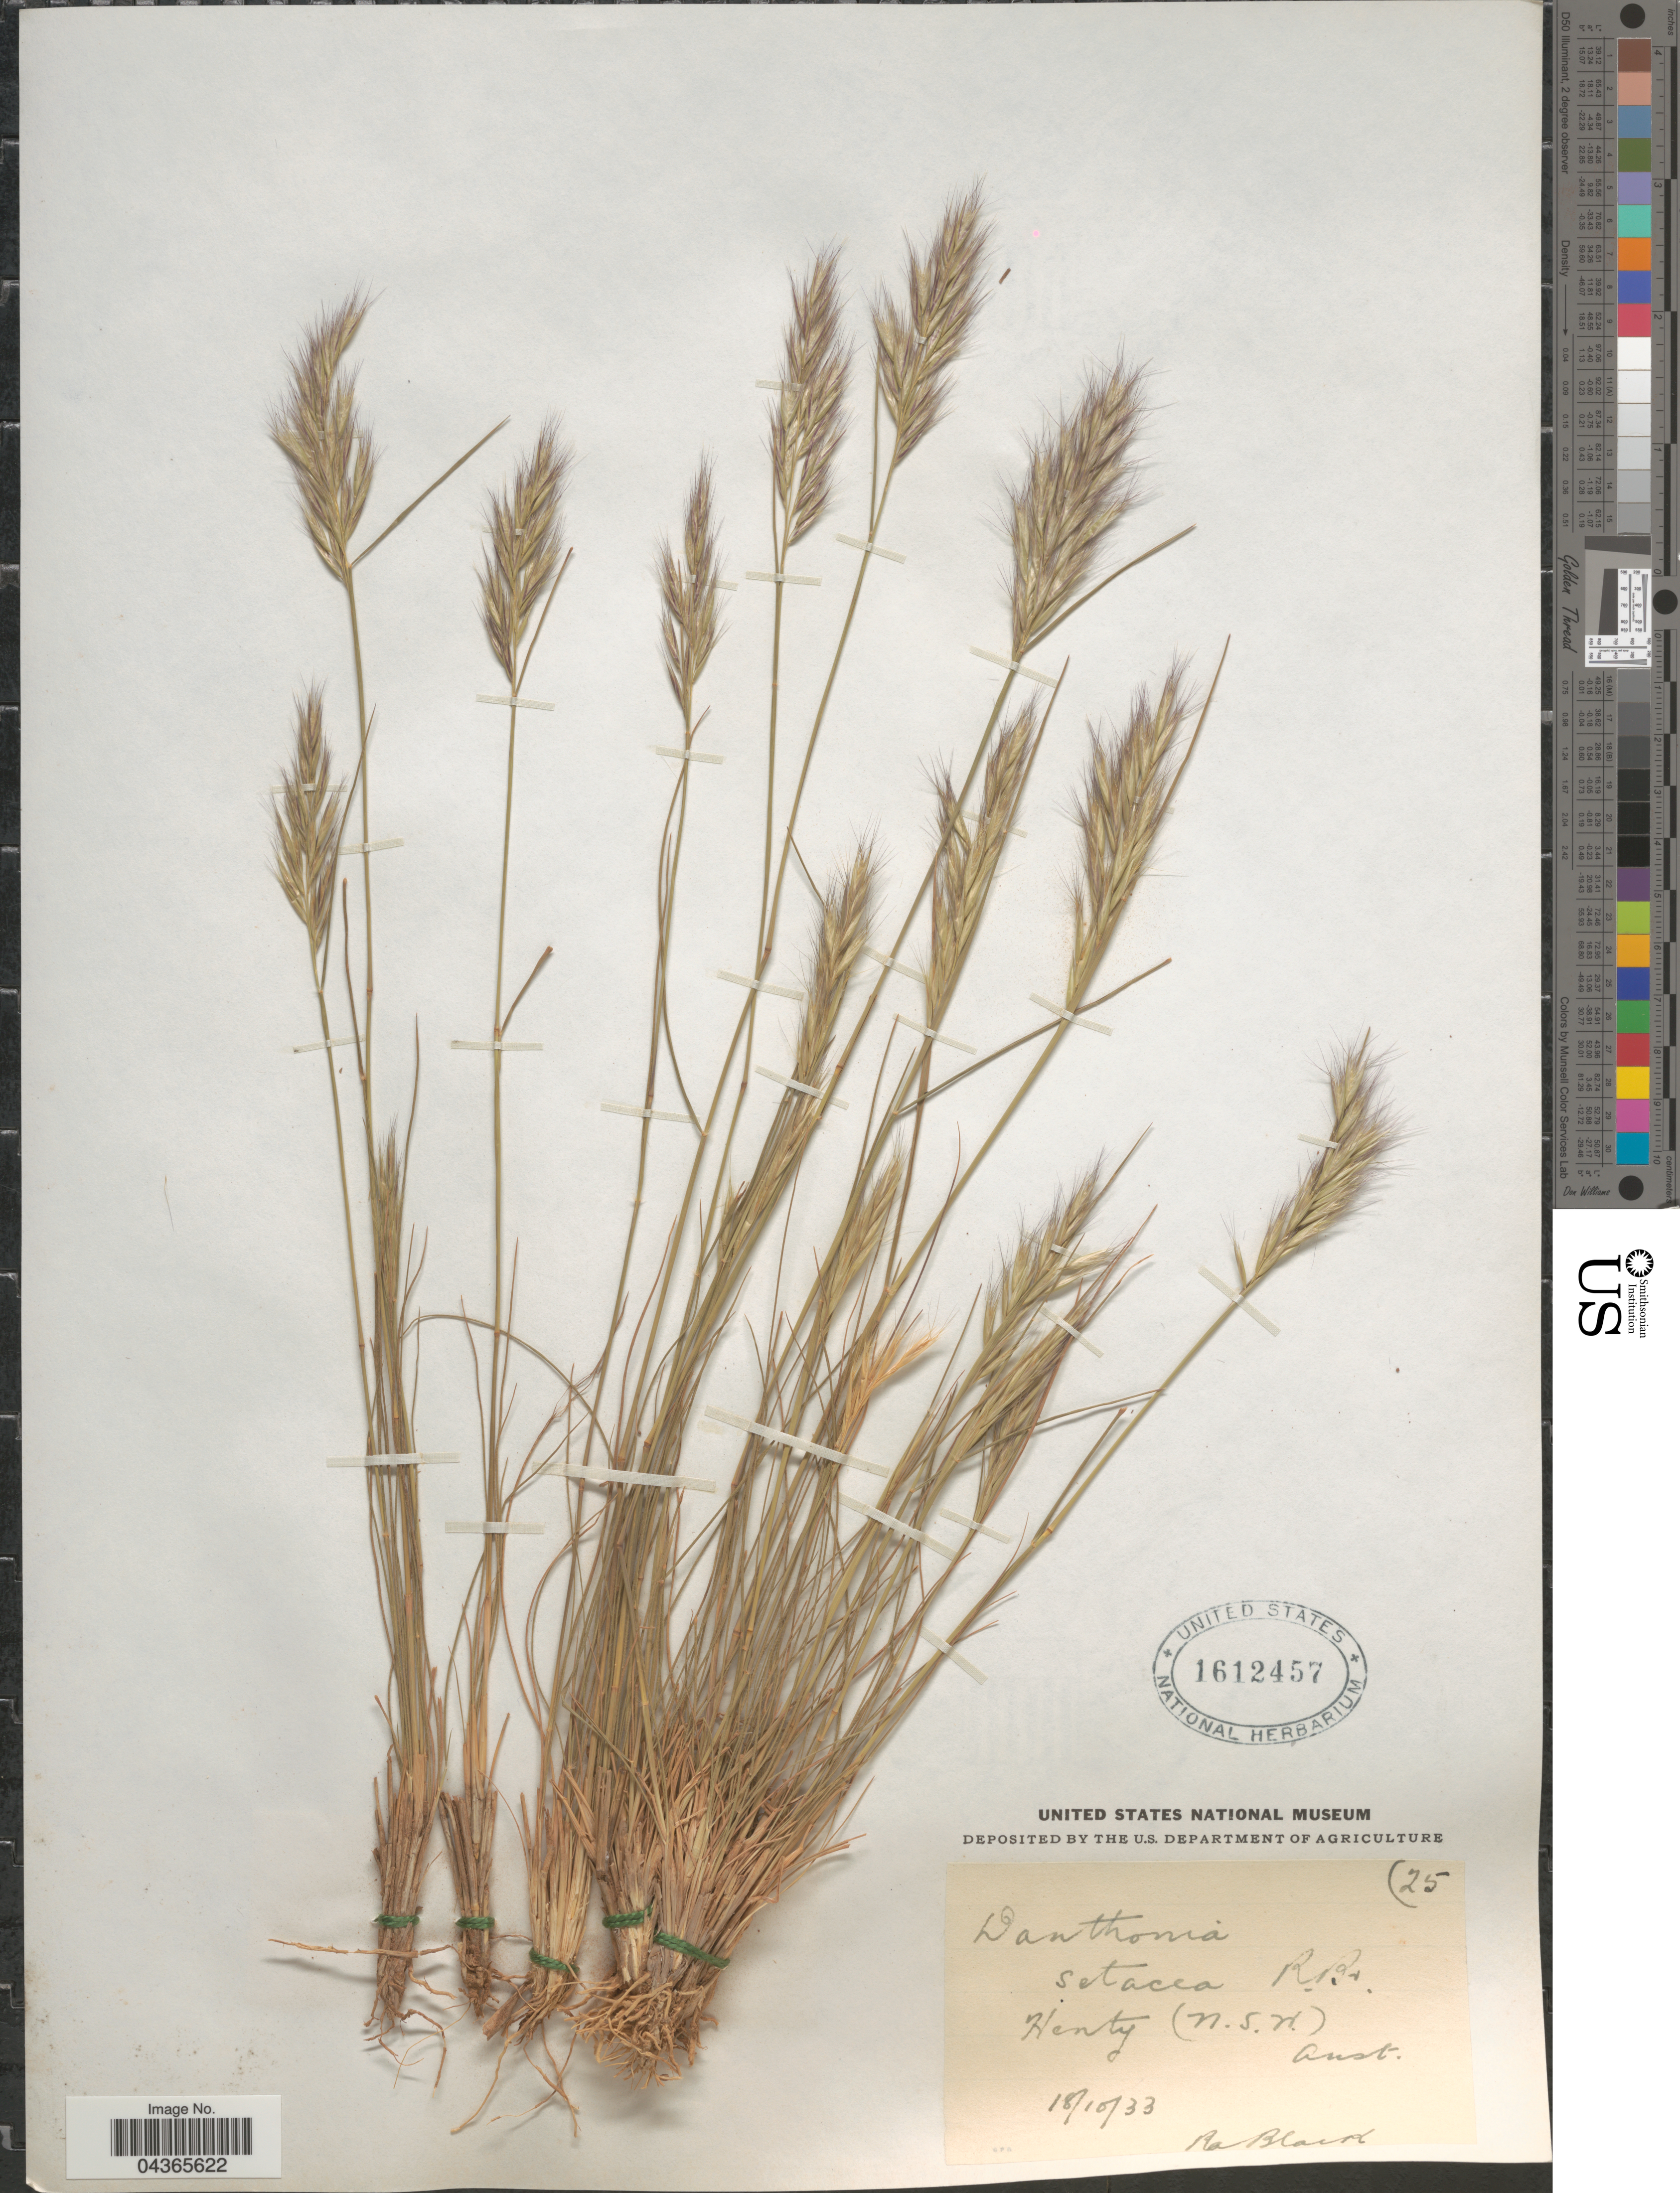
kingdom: Plantae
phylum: Tracheophyta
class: Liliopsida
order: Poales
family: Poaceae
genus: Rytidosperma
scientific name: Rytidosperma setaceum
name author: (R. Br.) Connor & Edgar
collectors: R. A. Black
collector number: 25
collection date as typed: Transcribed d/m/y: 18/10/33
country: Australia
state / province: New South Wales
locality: Henty.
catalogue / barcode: US 1612457